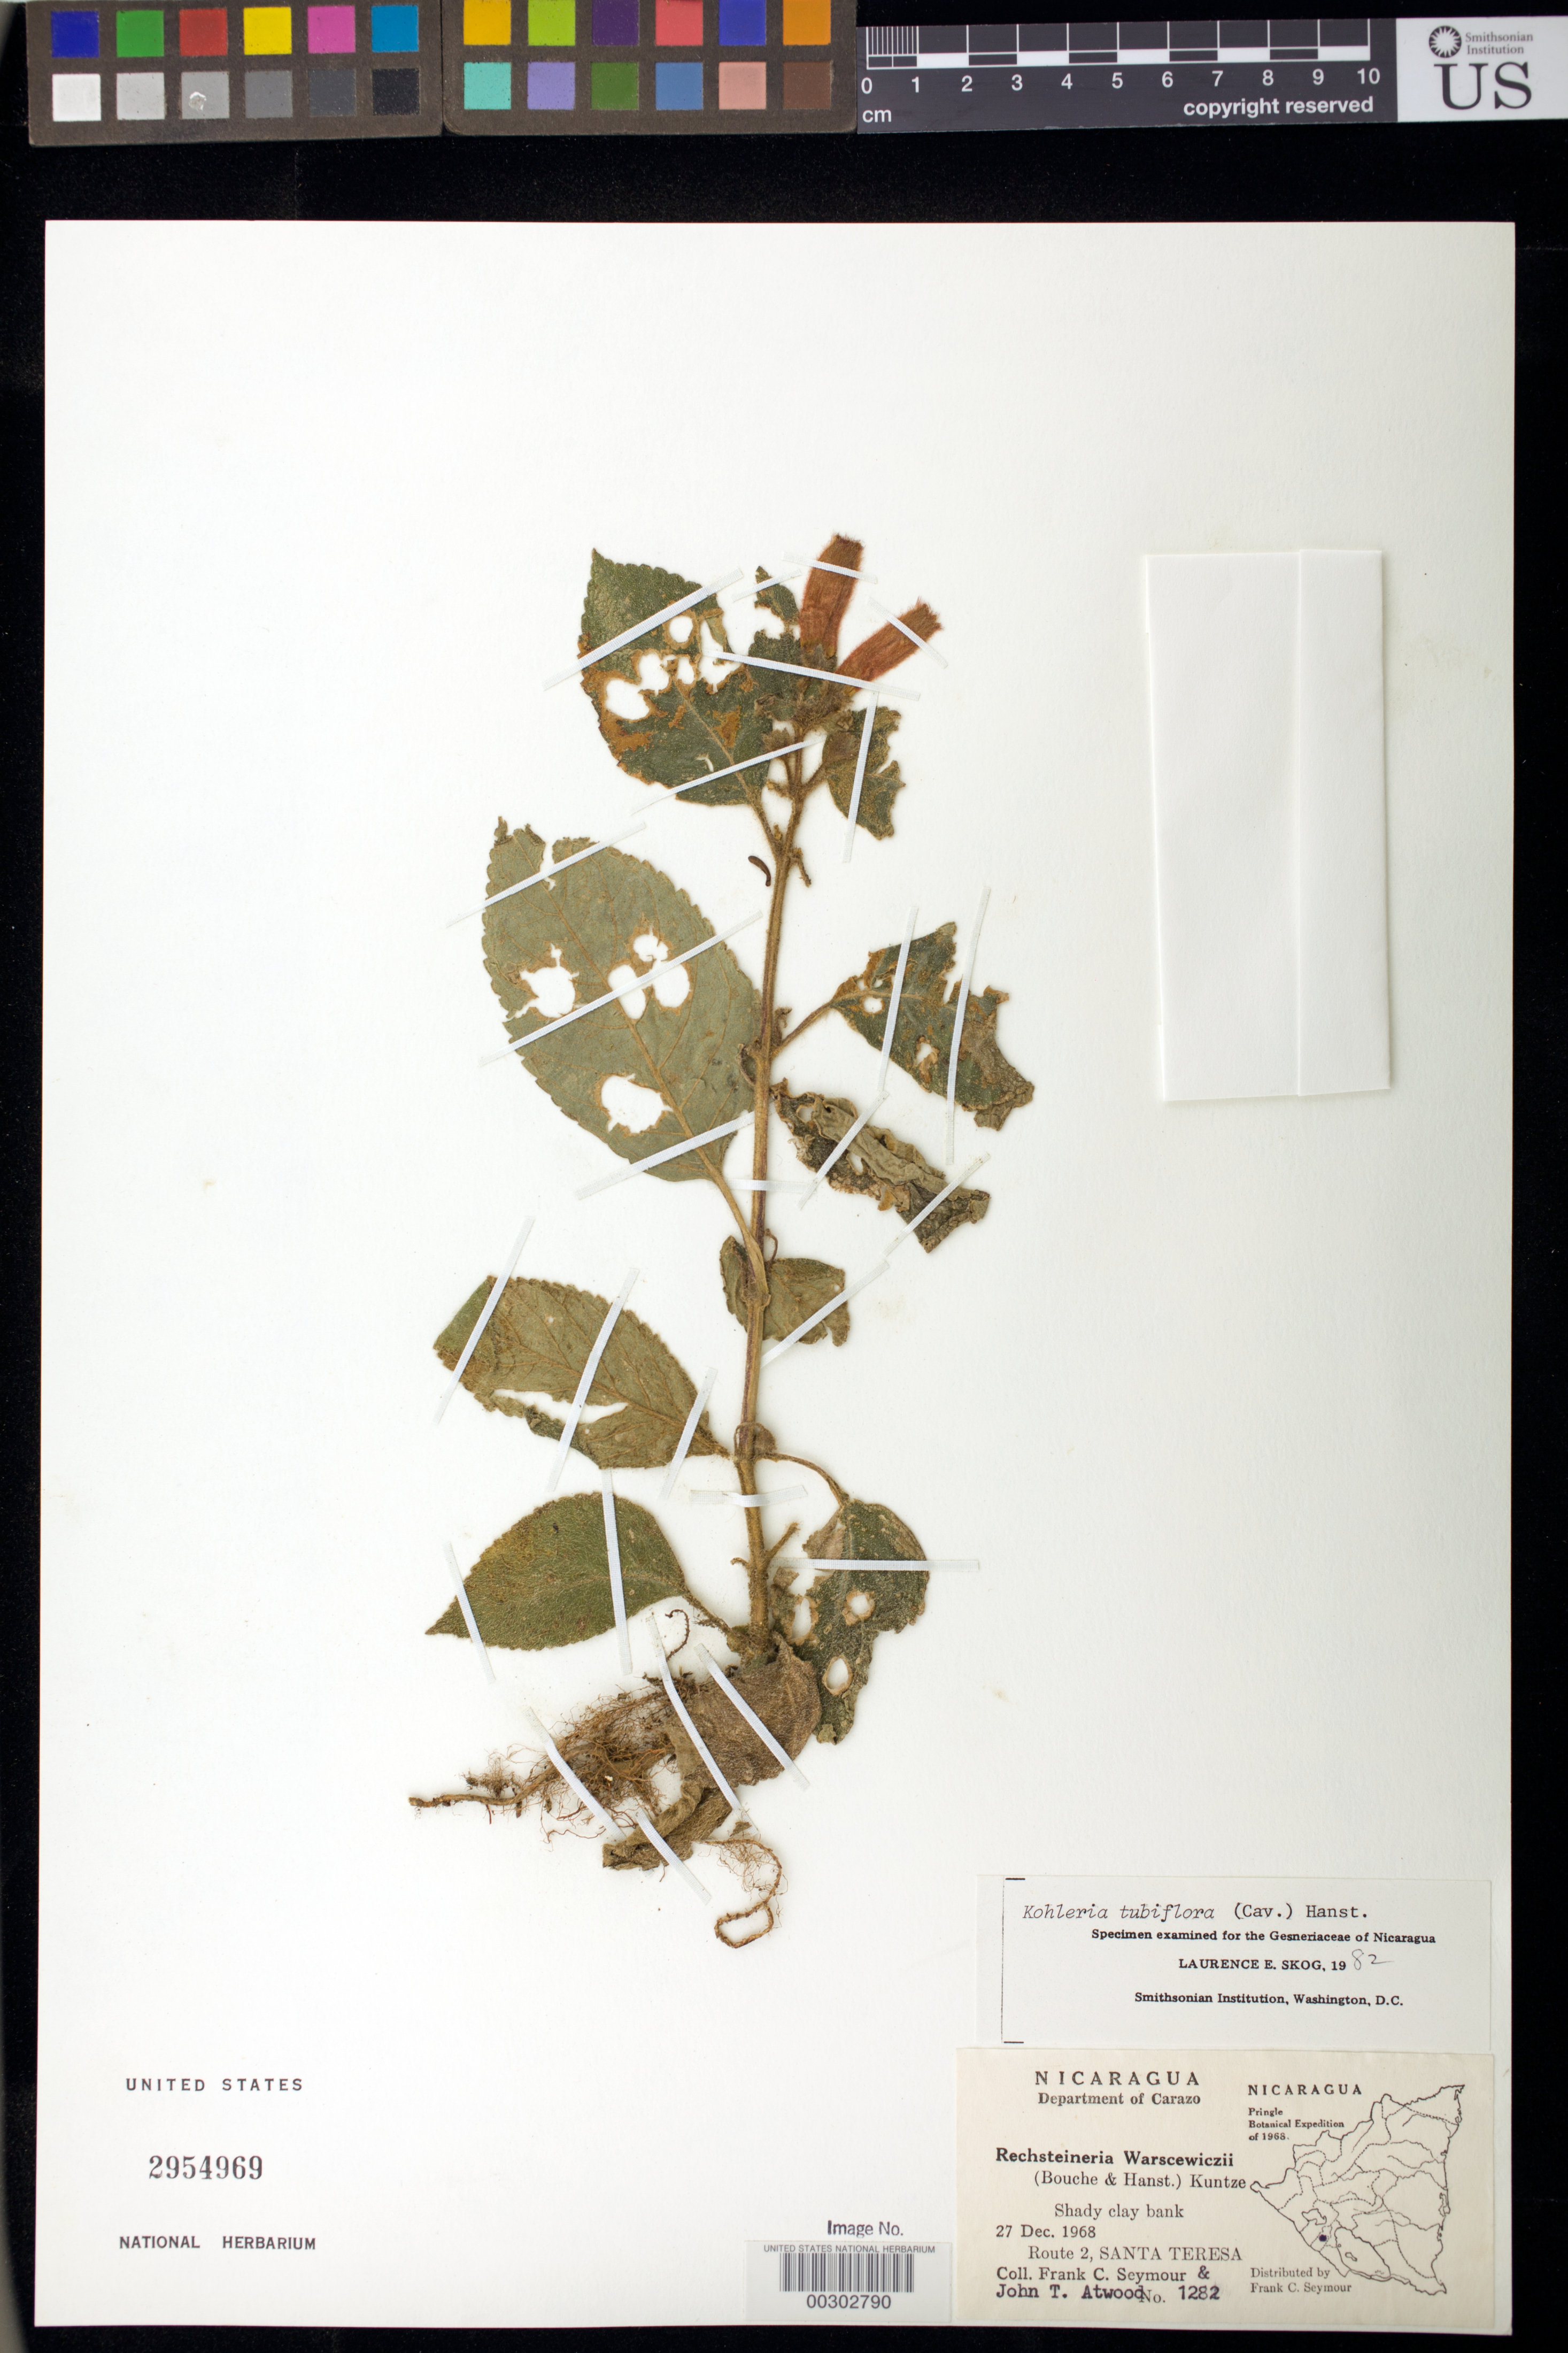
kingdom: Plantae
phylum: Tracheophyta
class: Magnoliopsida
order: Lamiales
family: Gesneriaceae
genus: Kohleria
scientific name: Kohleria tubiflora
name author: (Cav.) Hanst.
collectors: F. C. Seymour & J. T. Atwood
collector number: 1282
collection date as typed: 27 Dec 1968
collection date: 1968-12-27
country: Nicaragua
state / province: Carazo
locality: Route 2, Santa Teresa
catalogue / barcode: US 2954969